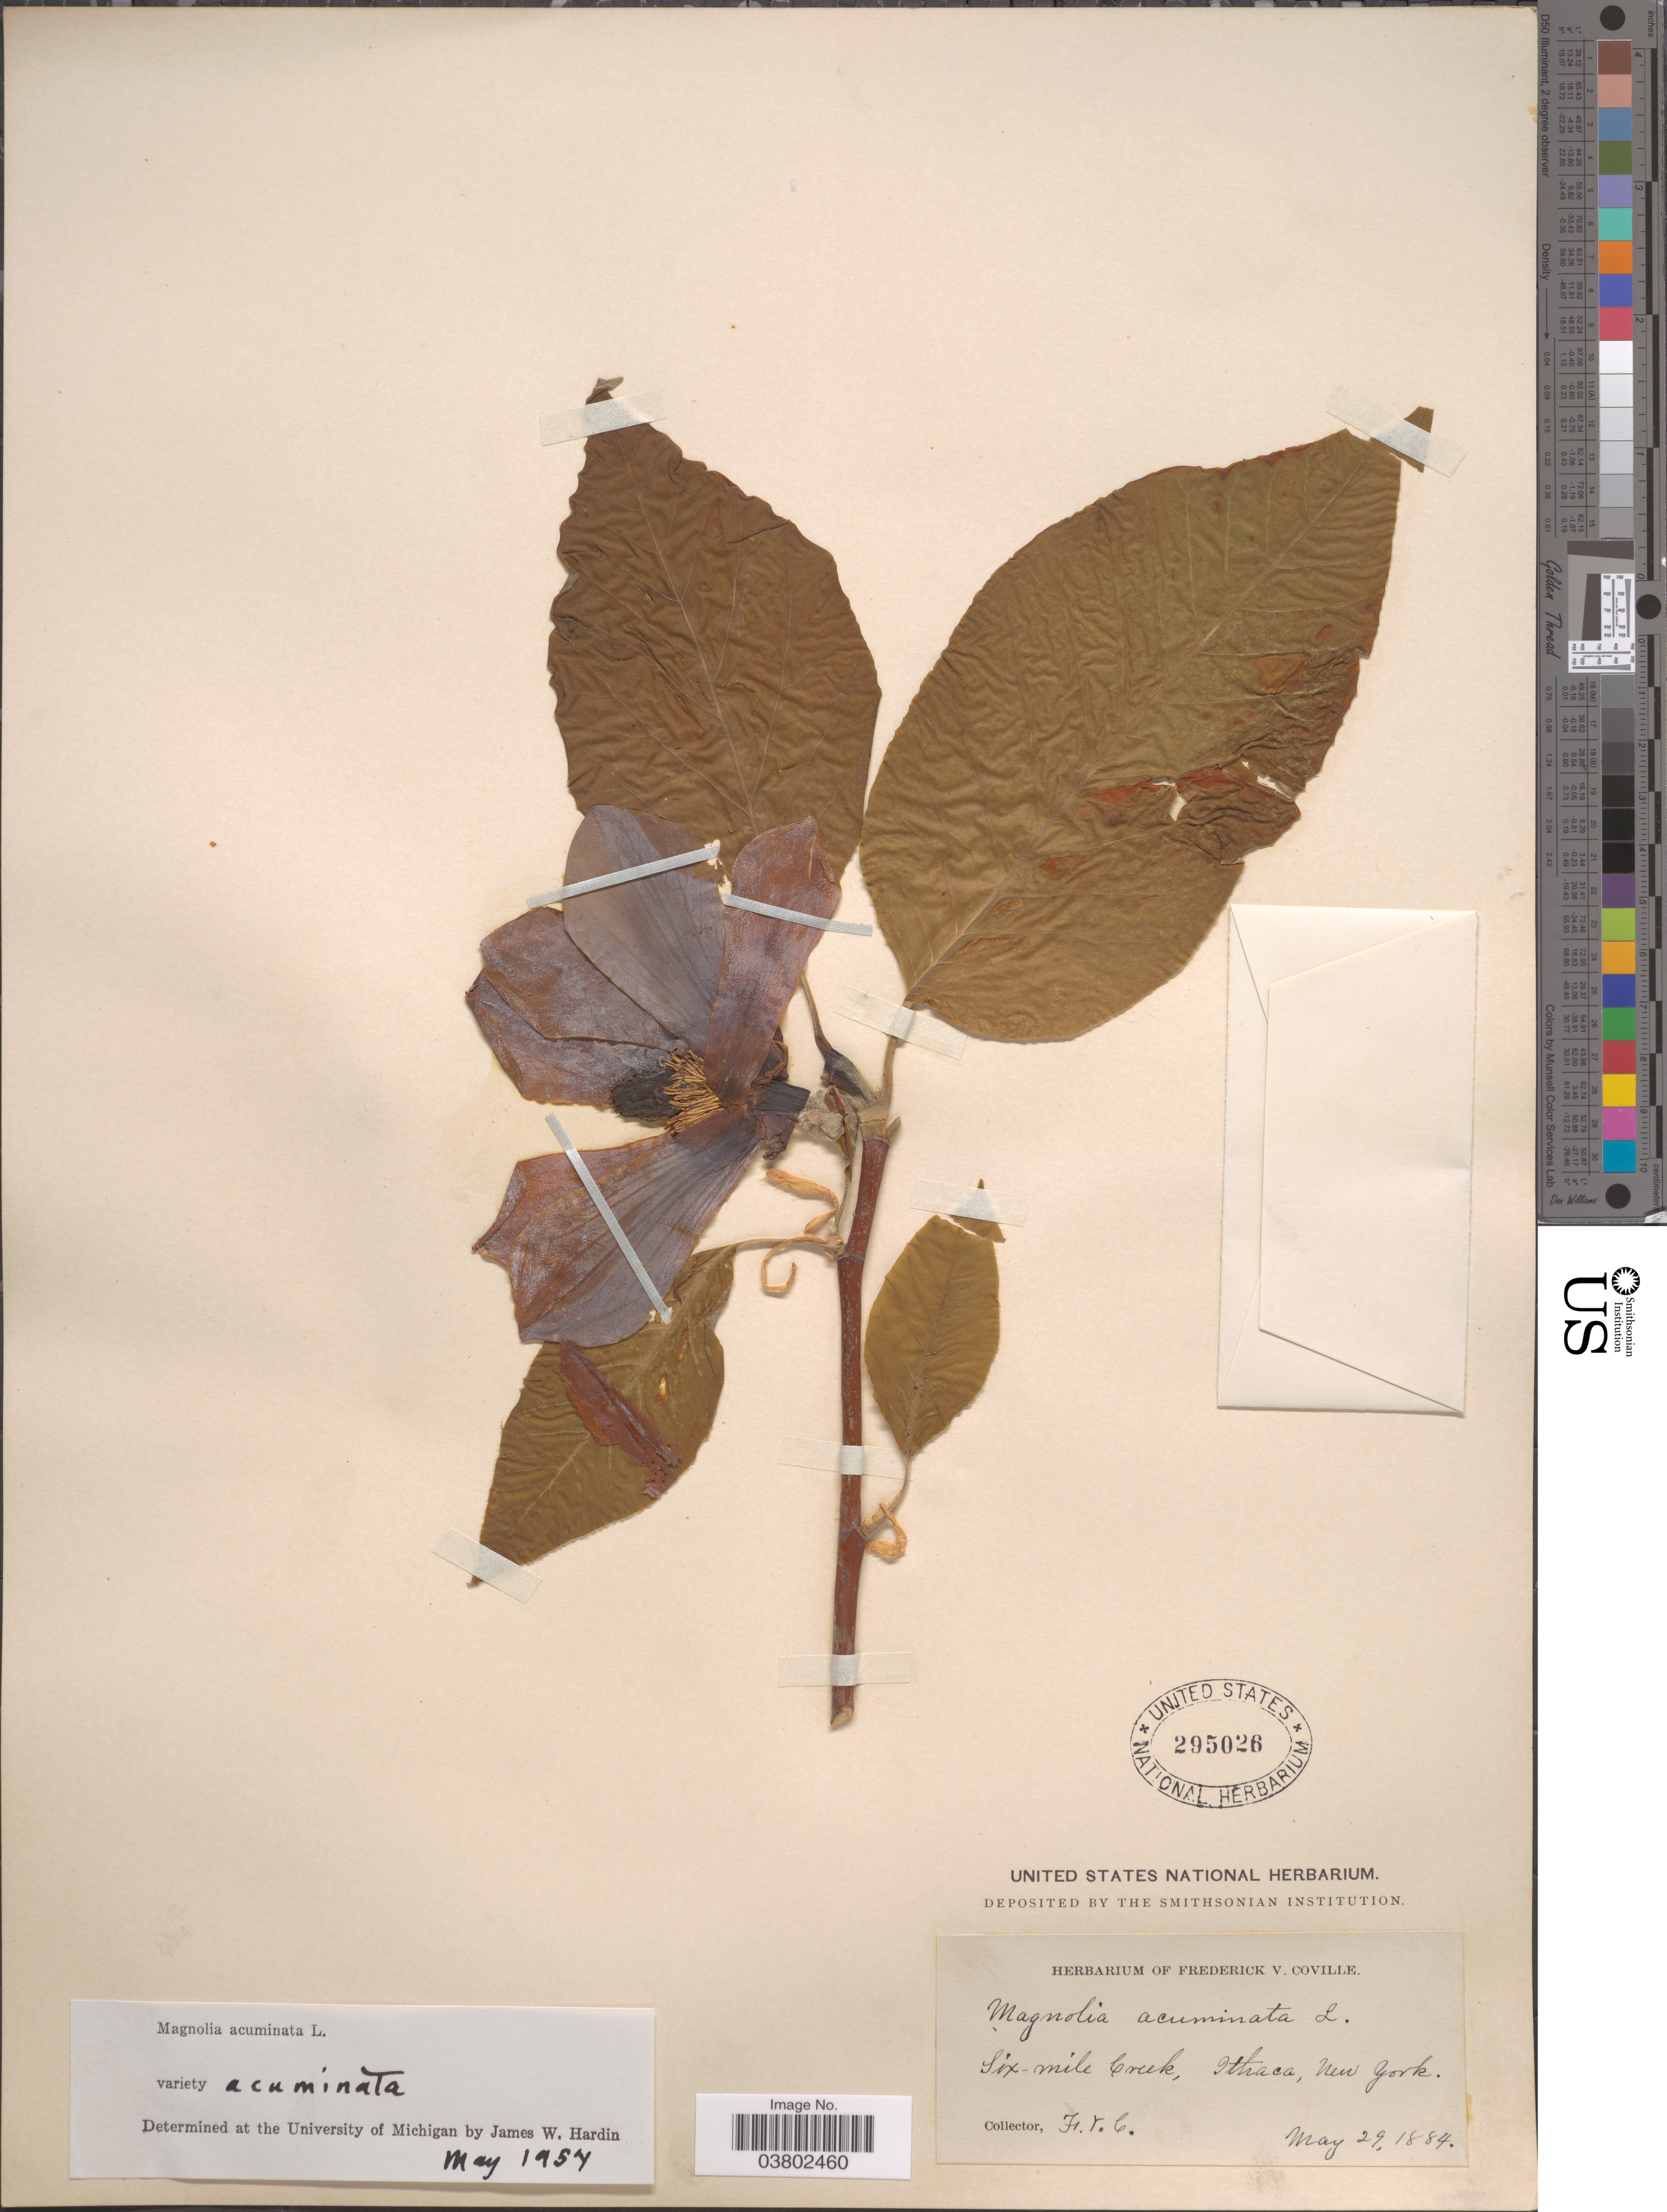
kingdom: Plantae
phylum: Tracheophyta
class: Magnoliopsida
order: Magnoliales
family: Magnoliaceae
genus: Magnolia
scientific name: Magnolia acuminata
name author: (L.) L.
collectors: F. V. Coville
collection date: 1884-05-29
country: United States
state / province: New York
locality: Six-mile Creek, Ithaca.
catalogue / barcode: US 295026